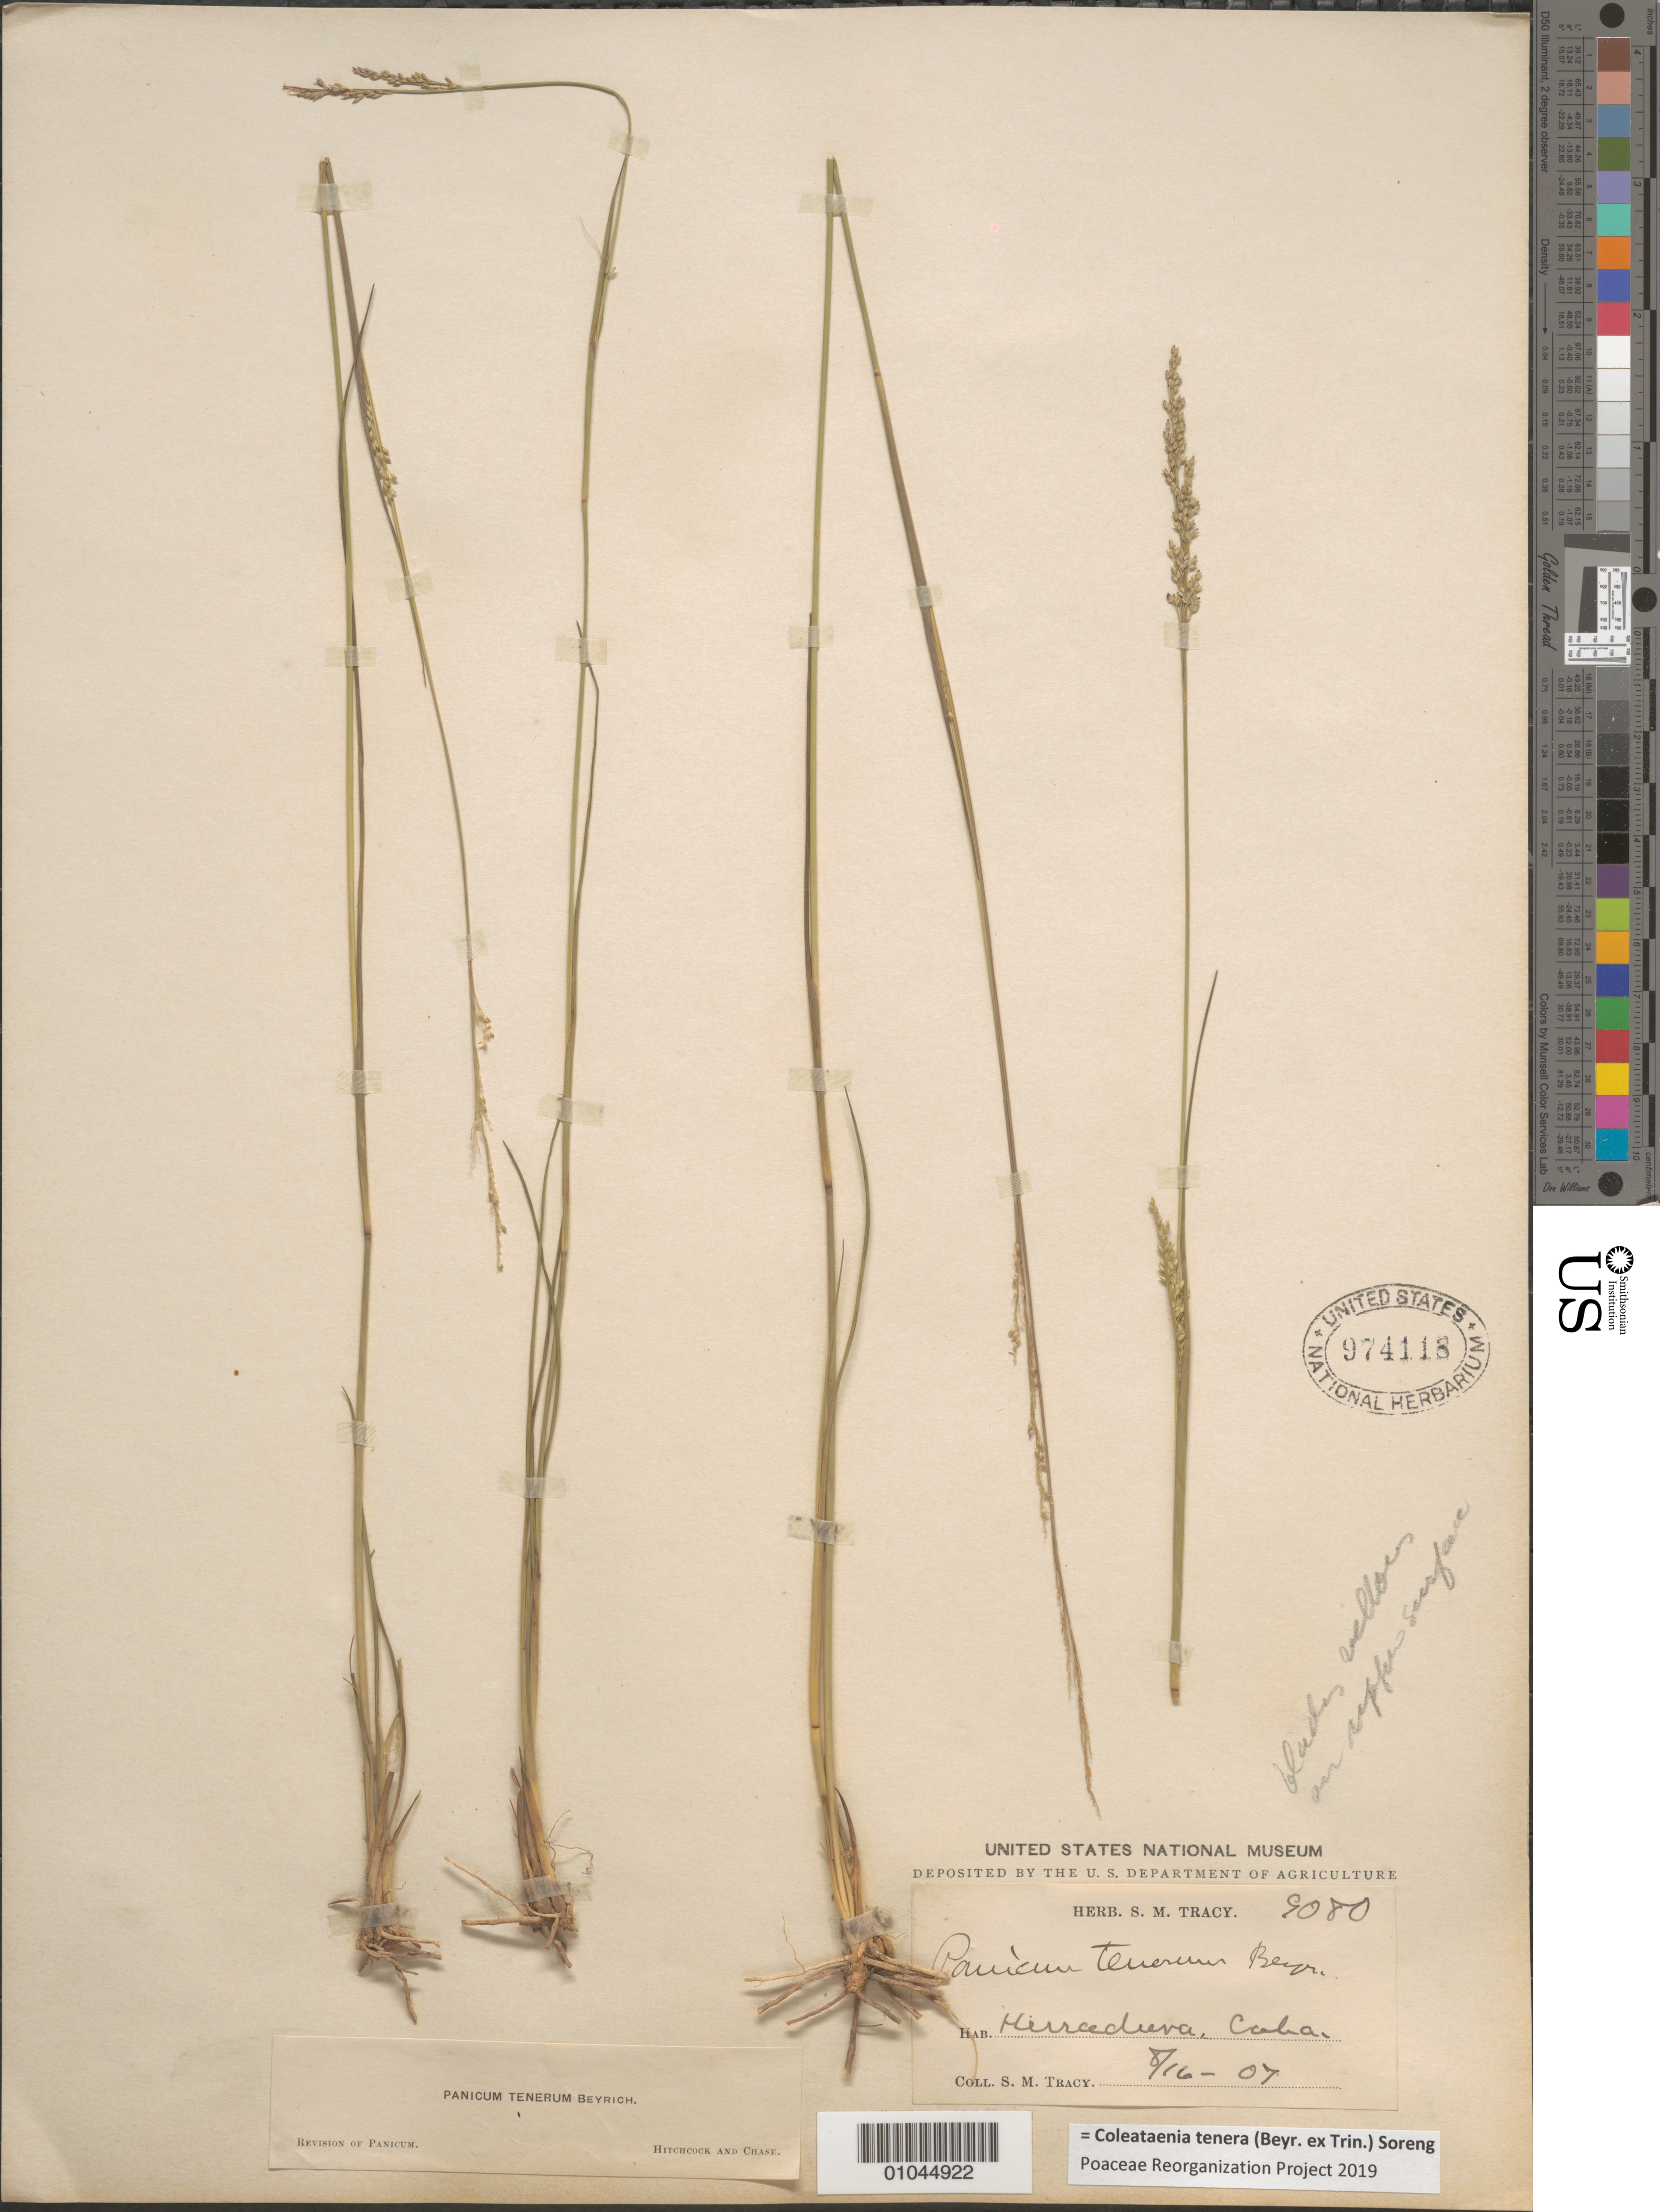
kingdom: Plantae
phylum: Tracheophyta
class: Liliopsida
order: Poales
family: Poaceae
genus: Panicum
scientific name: Panicum tenerum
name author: Beyrich ex Trin.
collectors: S. M. Tracy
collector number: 9080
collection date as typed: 16 Aug 1907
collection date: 1907-08-16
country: Cuba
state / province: Ciego de Ávila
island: Cuba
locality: Herradura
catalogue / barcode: US 974118